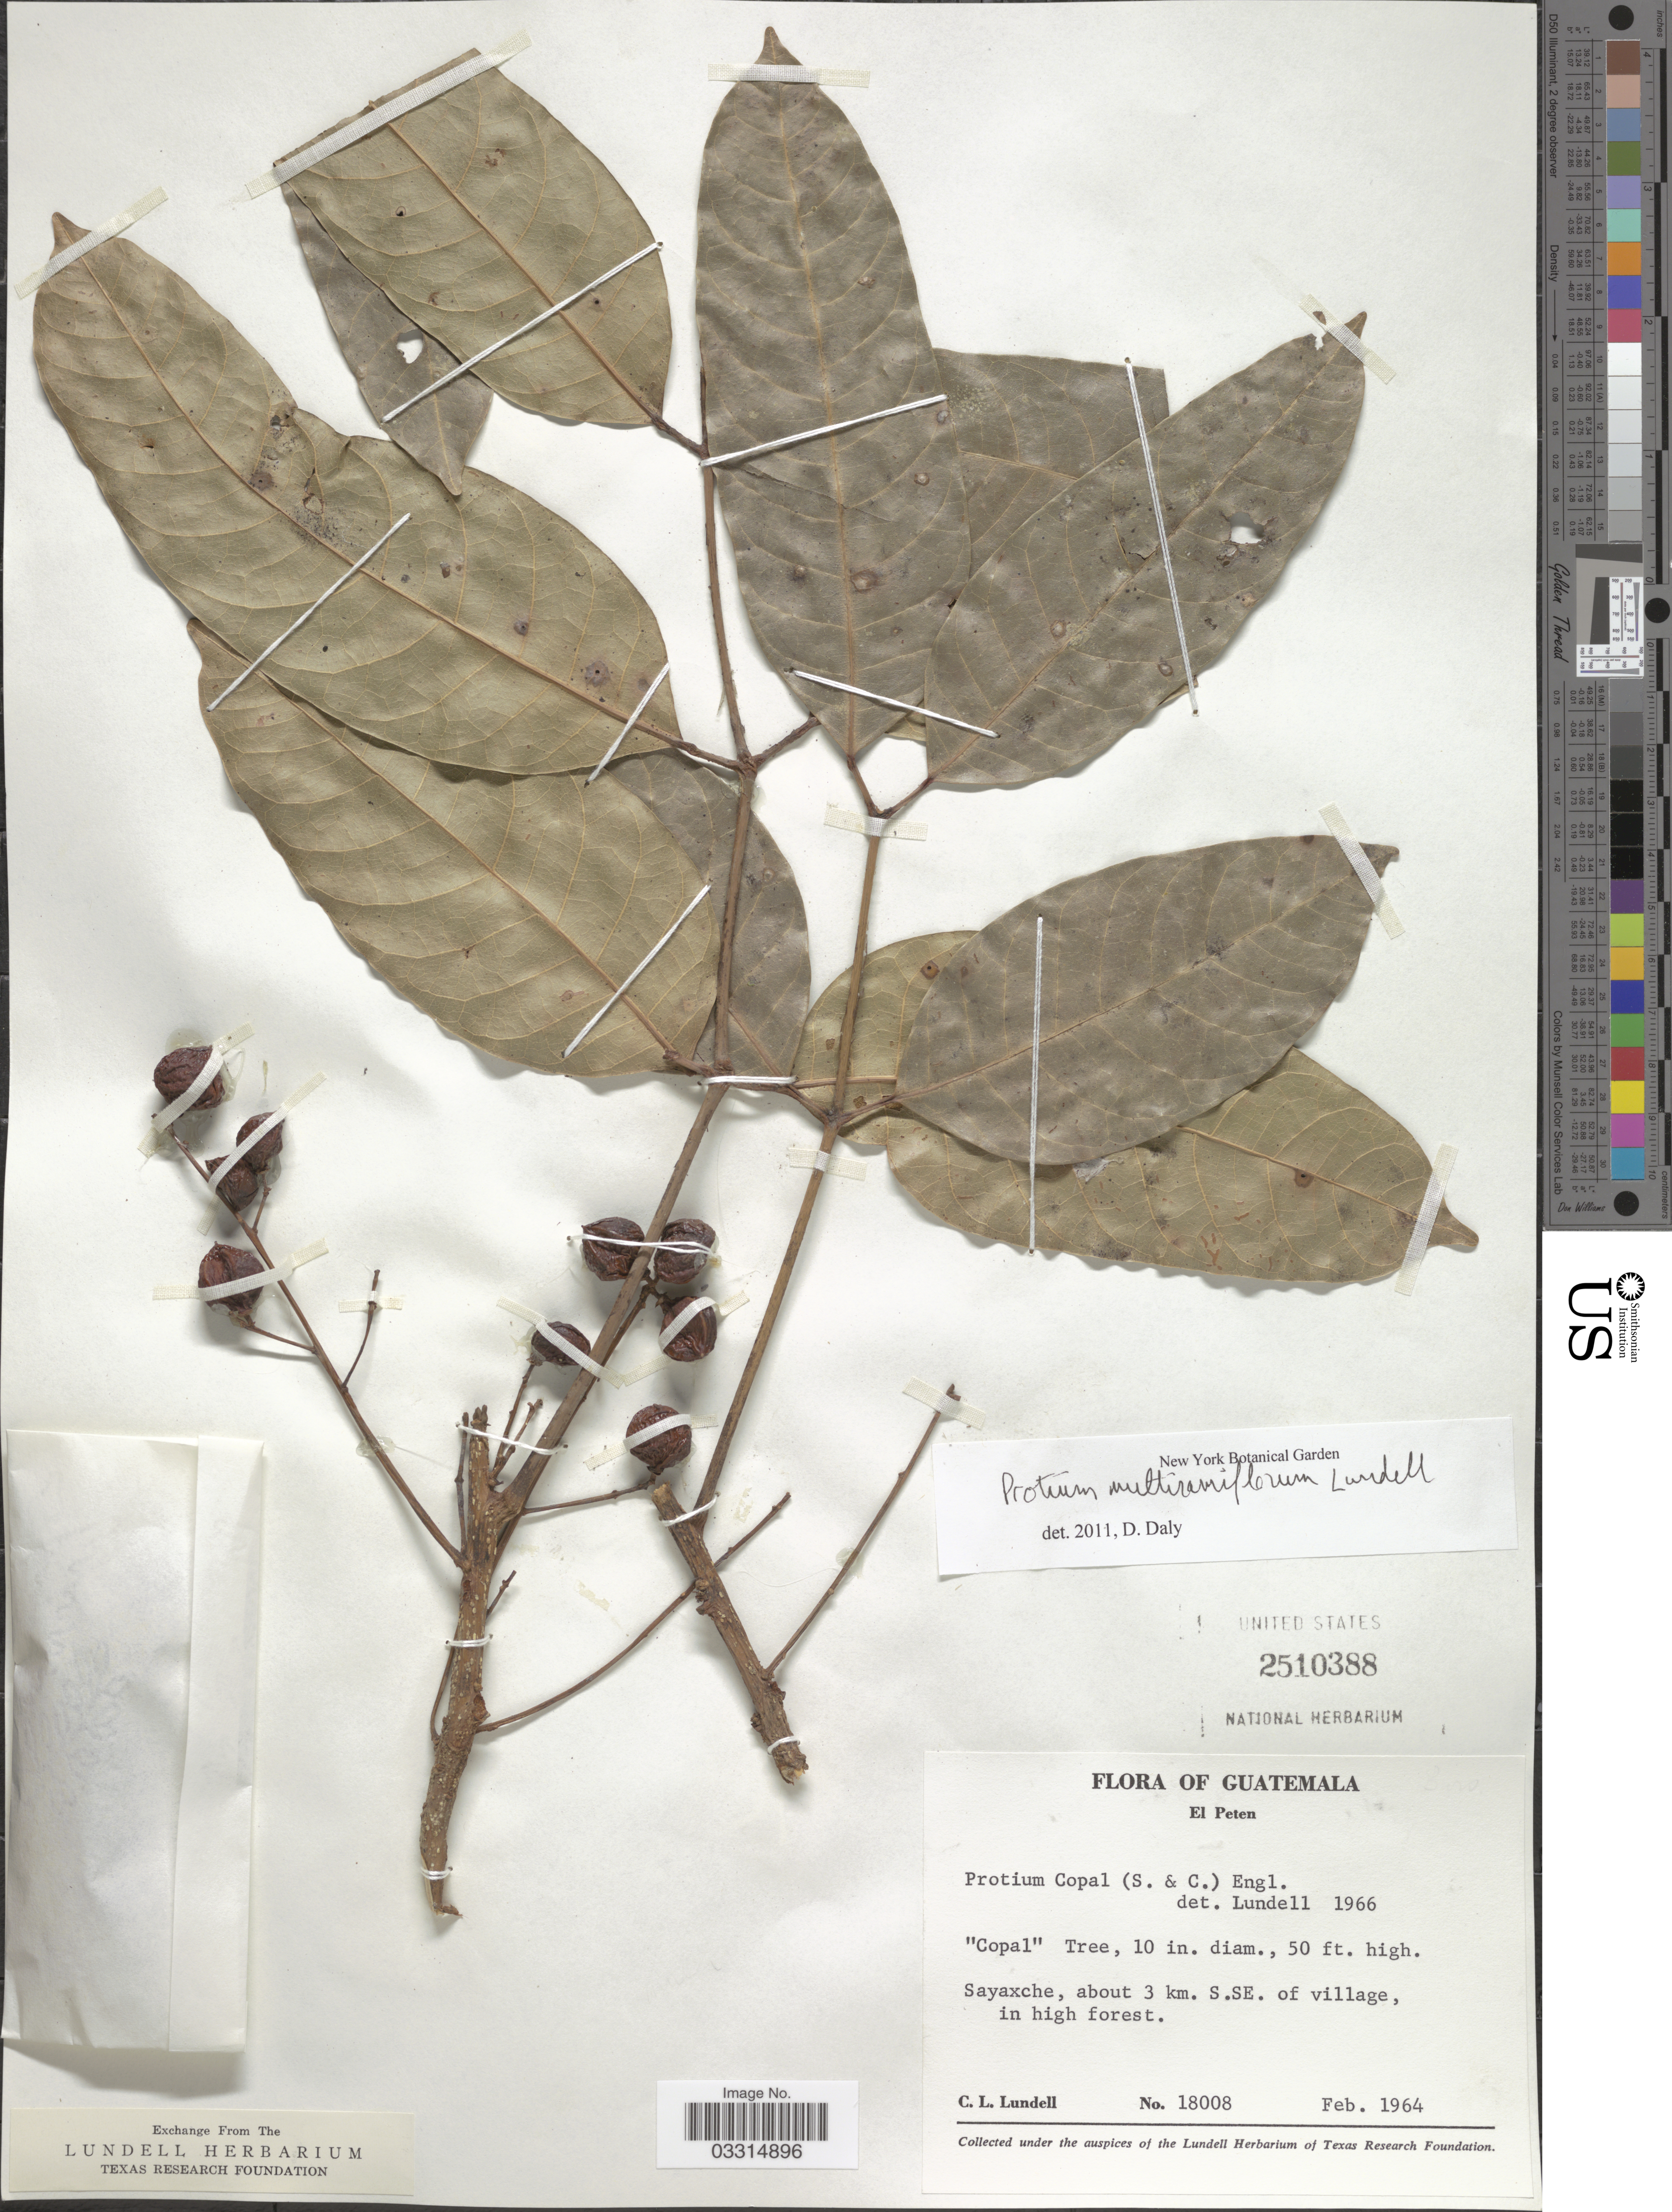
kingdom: Plantae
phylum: Tracheophyta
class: Magnoliopsida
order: Sapindales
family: Burseraceae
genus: Protium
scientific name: Protium multiramiflorum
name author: Lundell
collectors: C. L. Lundell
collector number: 18008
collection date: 1964-02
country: Guatemala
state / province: El Petén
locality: Sayaxche, about 3 kms. S.SE. of village.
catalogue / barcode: US 2510388